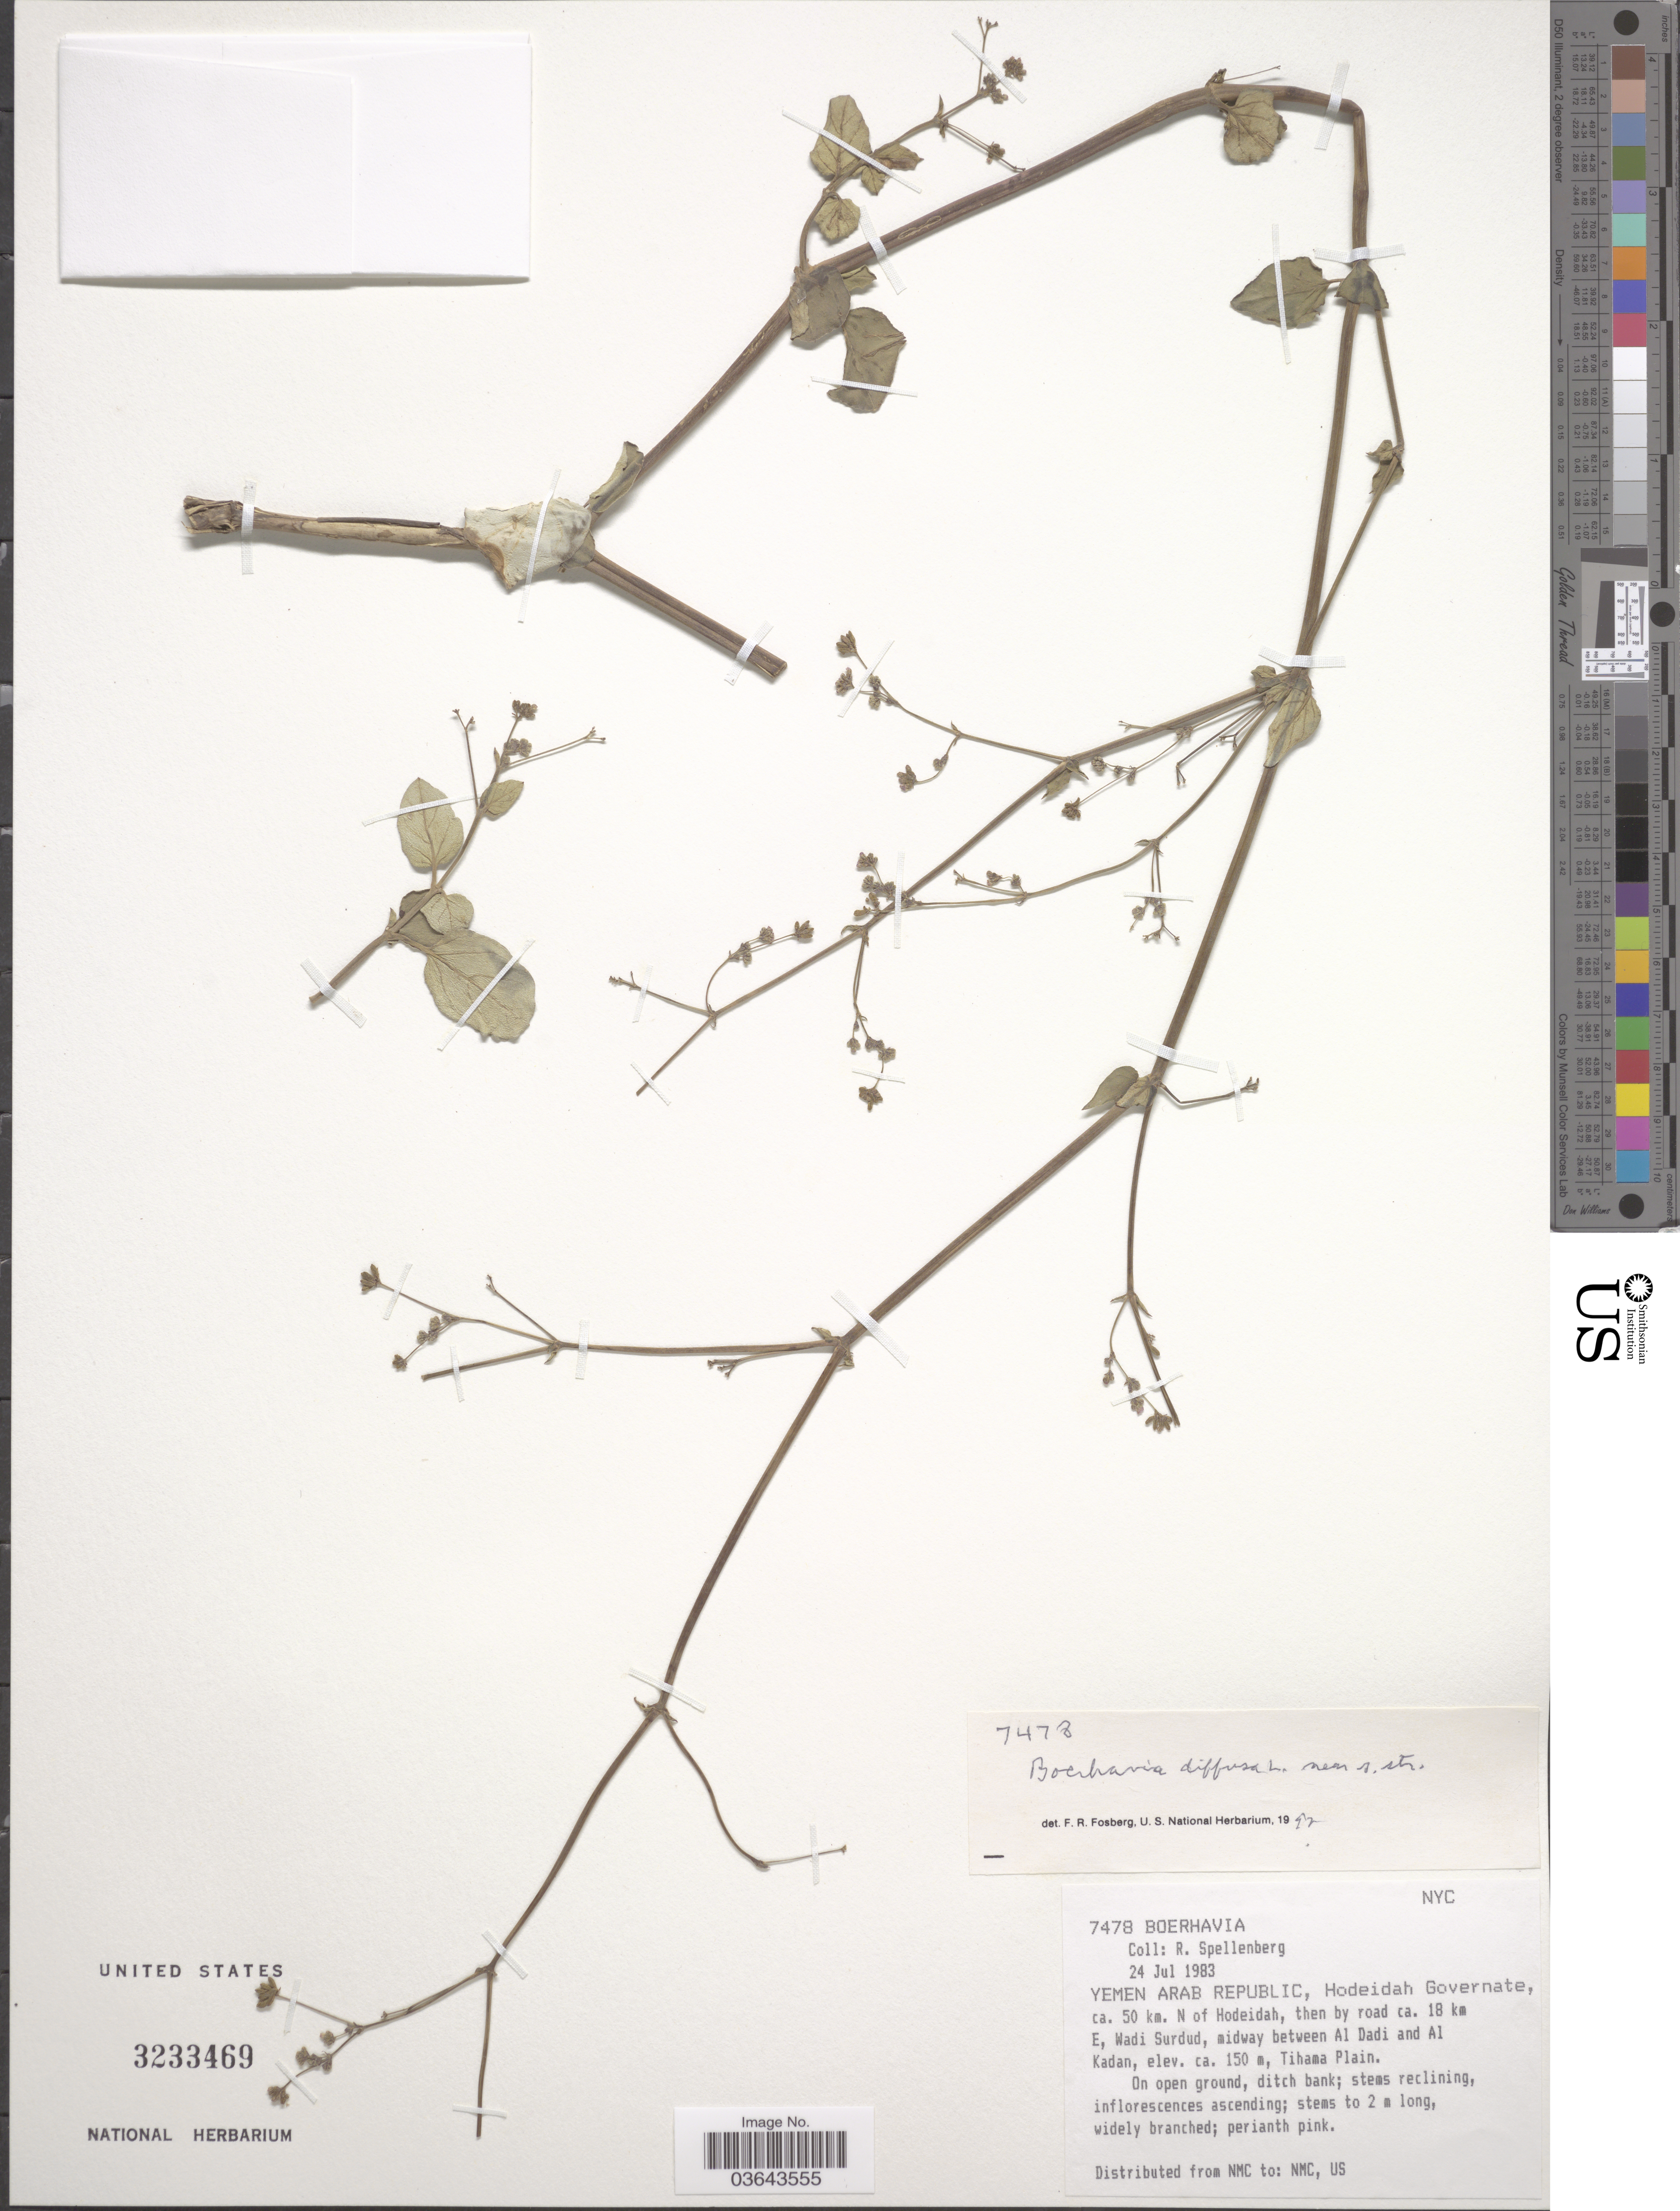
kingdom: Plantae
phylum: Tracheophyta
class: Magnoliopsida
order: Caryophyllales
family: Nyctaginaceae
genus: Boerhavia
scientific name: Boerhavia diffusa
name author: L.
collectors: R. Spellenberg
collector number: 7478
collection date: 1983-07-24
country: Yemen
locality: Arab Republic, Hodeidah Governate, ca. 50 km. N of Hodeidah, then by road ca. 18 km E, Wadi Surdud, midway between Al Dadi and Al Kadan, Tihama Plain.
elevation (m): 150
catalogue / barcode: US 3233469